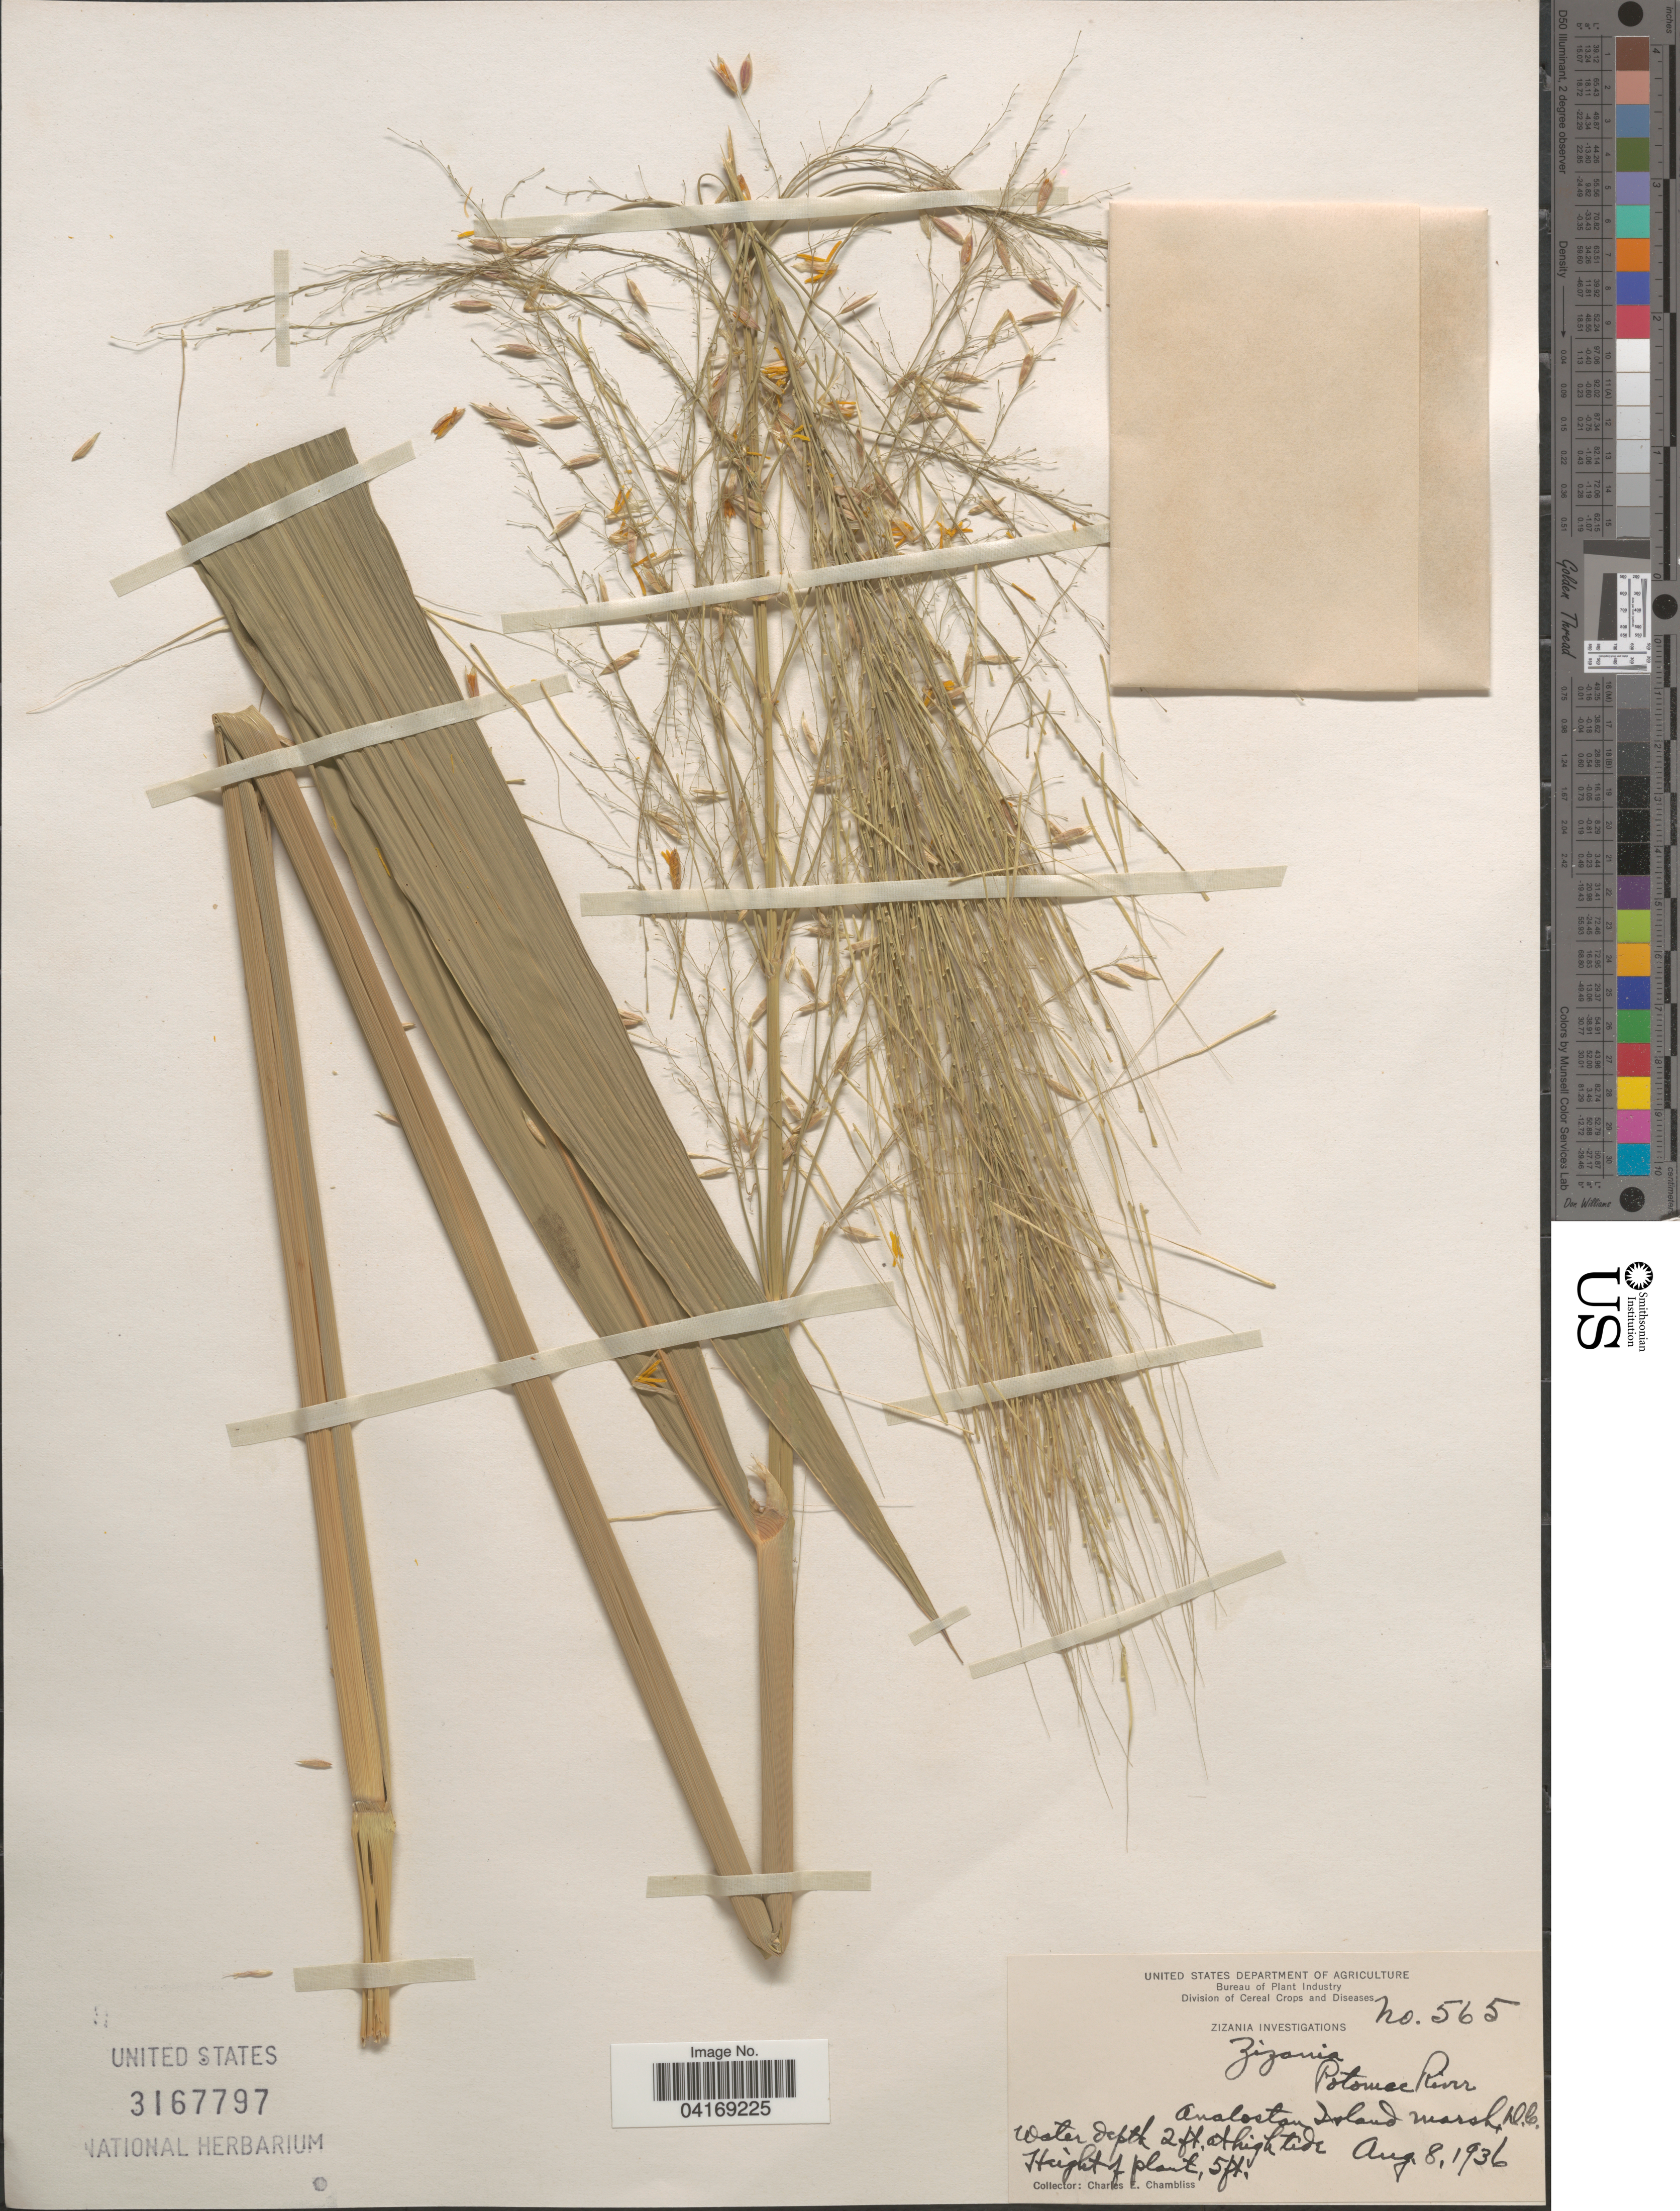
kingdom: Plantae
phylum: Tracheophyta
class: Liliopsida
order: Poales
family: Poaceae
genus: Zizania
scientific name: Zizania sp.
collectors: C. Chambliss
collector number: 565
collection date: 1936-08-08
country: United States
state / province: District of Columbia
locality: Potomac River. Analostan Island marsh, D. C.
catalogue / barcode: US 3167797